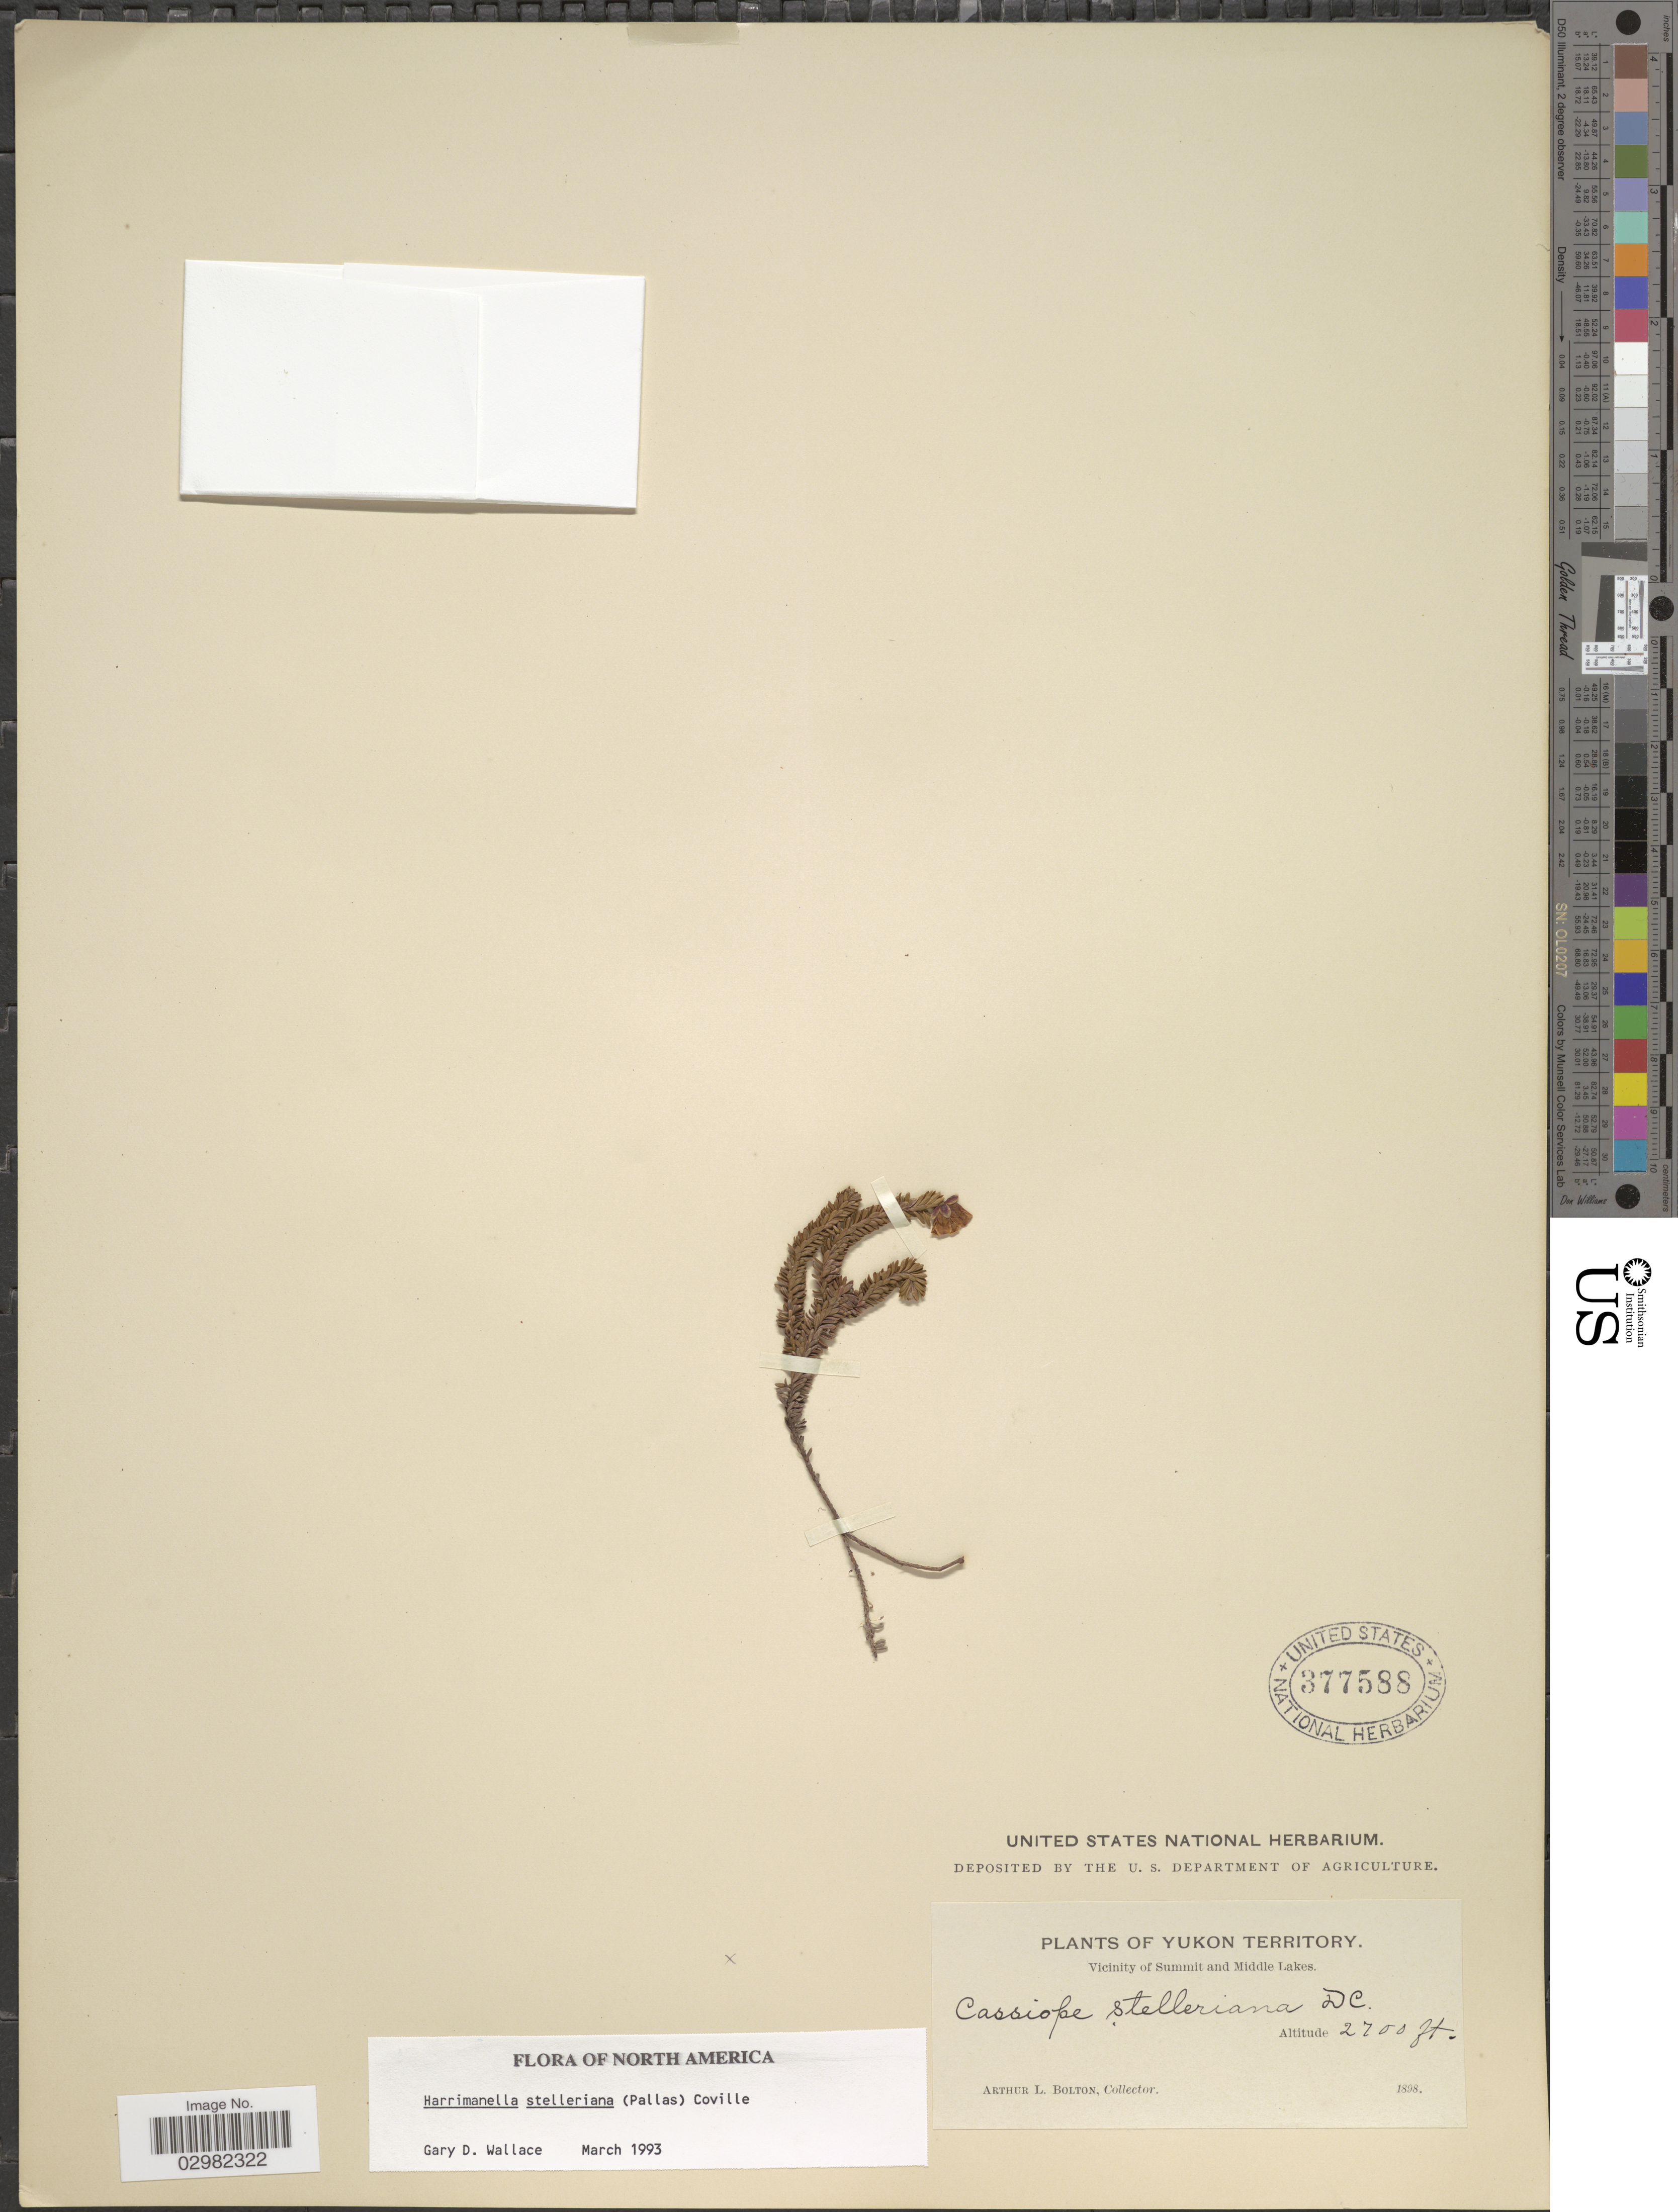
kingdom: Plantae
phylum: Tracheophyta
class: Magnoliopsida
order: Ericales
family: Ericaceae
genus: Harrimanella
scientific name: Harrimanella stelleriana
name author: (Pall.) Coville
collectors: A. Bolton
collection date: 1898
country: Canada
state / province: Yukon Territory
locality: Vicinity of Summit and Middle Lakes.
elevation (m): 823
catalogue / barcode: US 377588